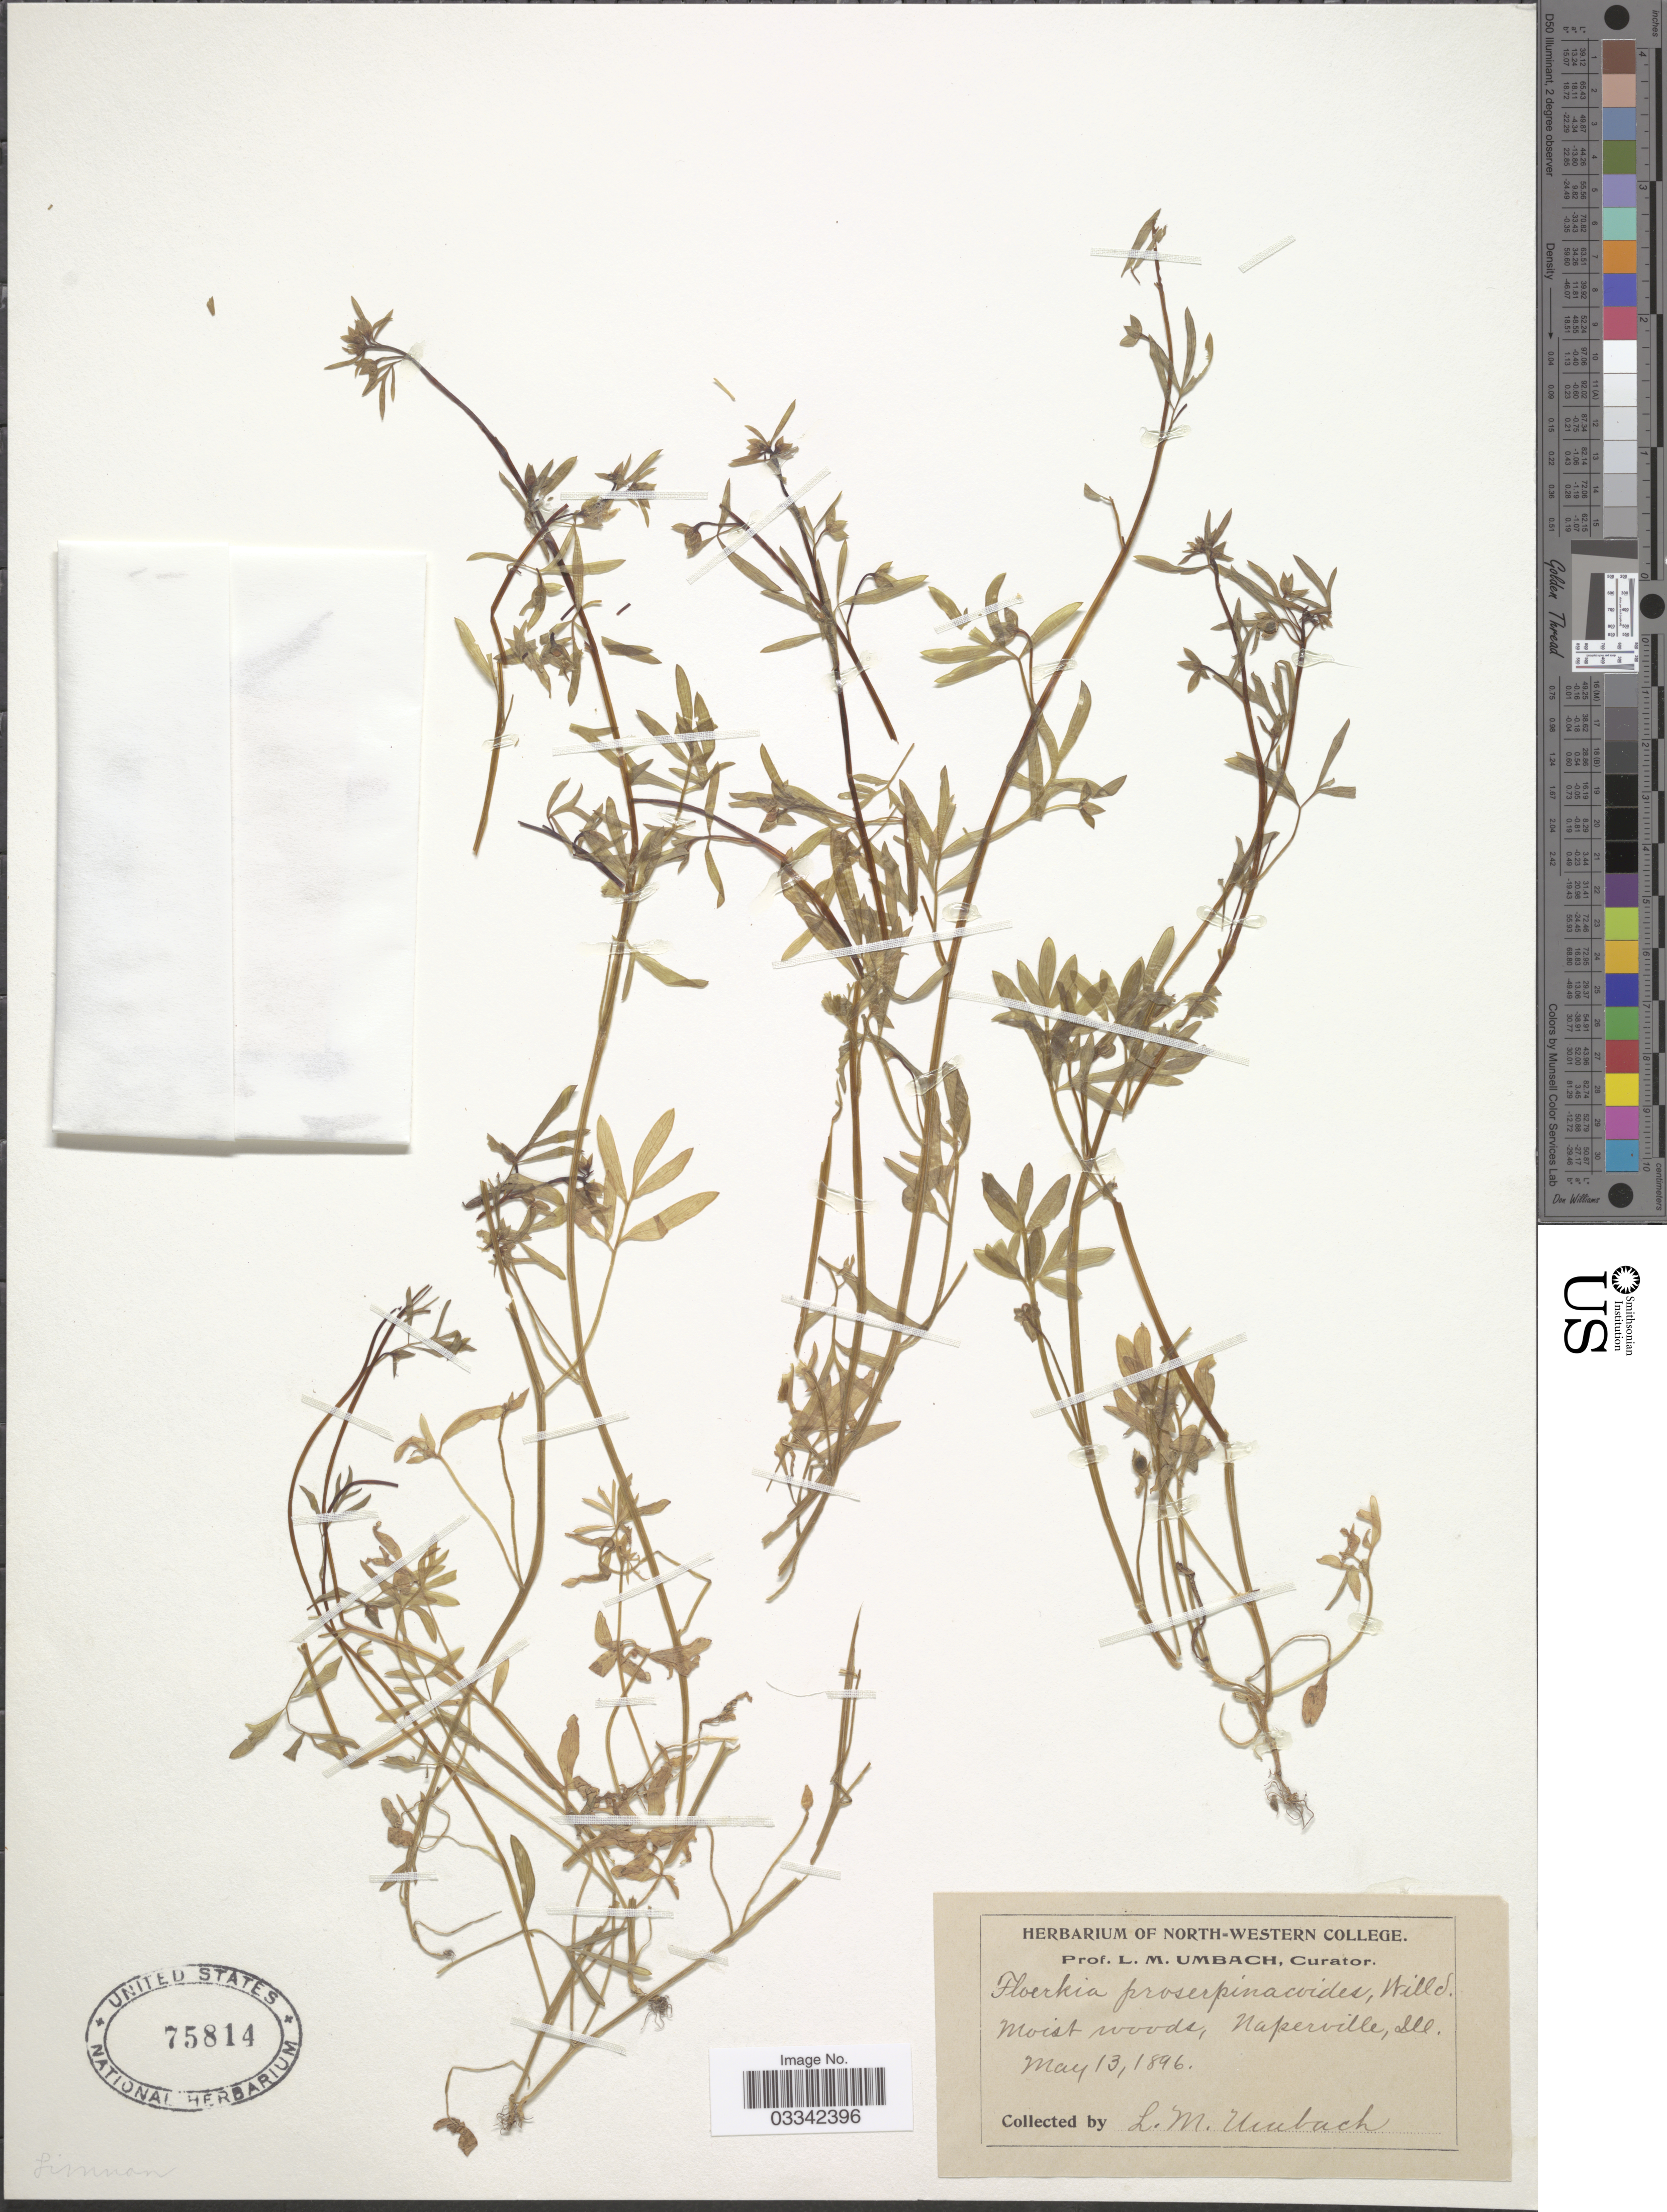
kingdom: Plantae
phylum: Tracheophyta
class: Magnoliopsida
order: Brassicales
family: Limnanthaceae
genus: Floerkea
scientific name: Floerkea proserpinacoides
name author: Willd.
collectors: L. M. Umbach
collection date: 1896-05-13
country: United States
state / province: Illinois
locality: Naperville.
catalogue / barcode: US 75814